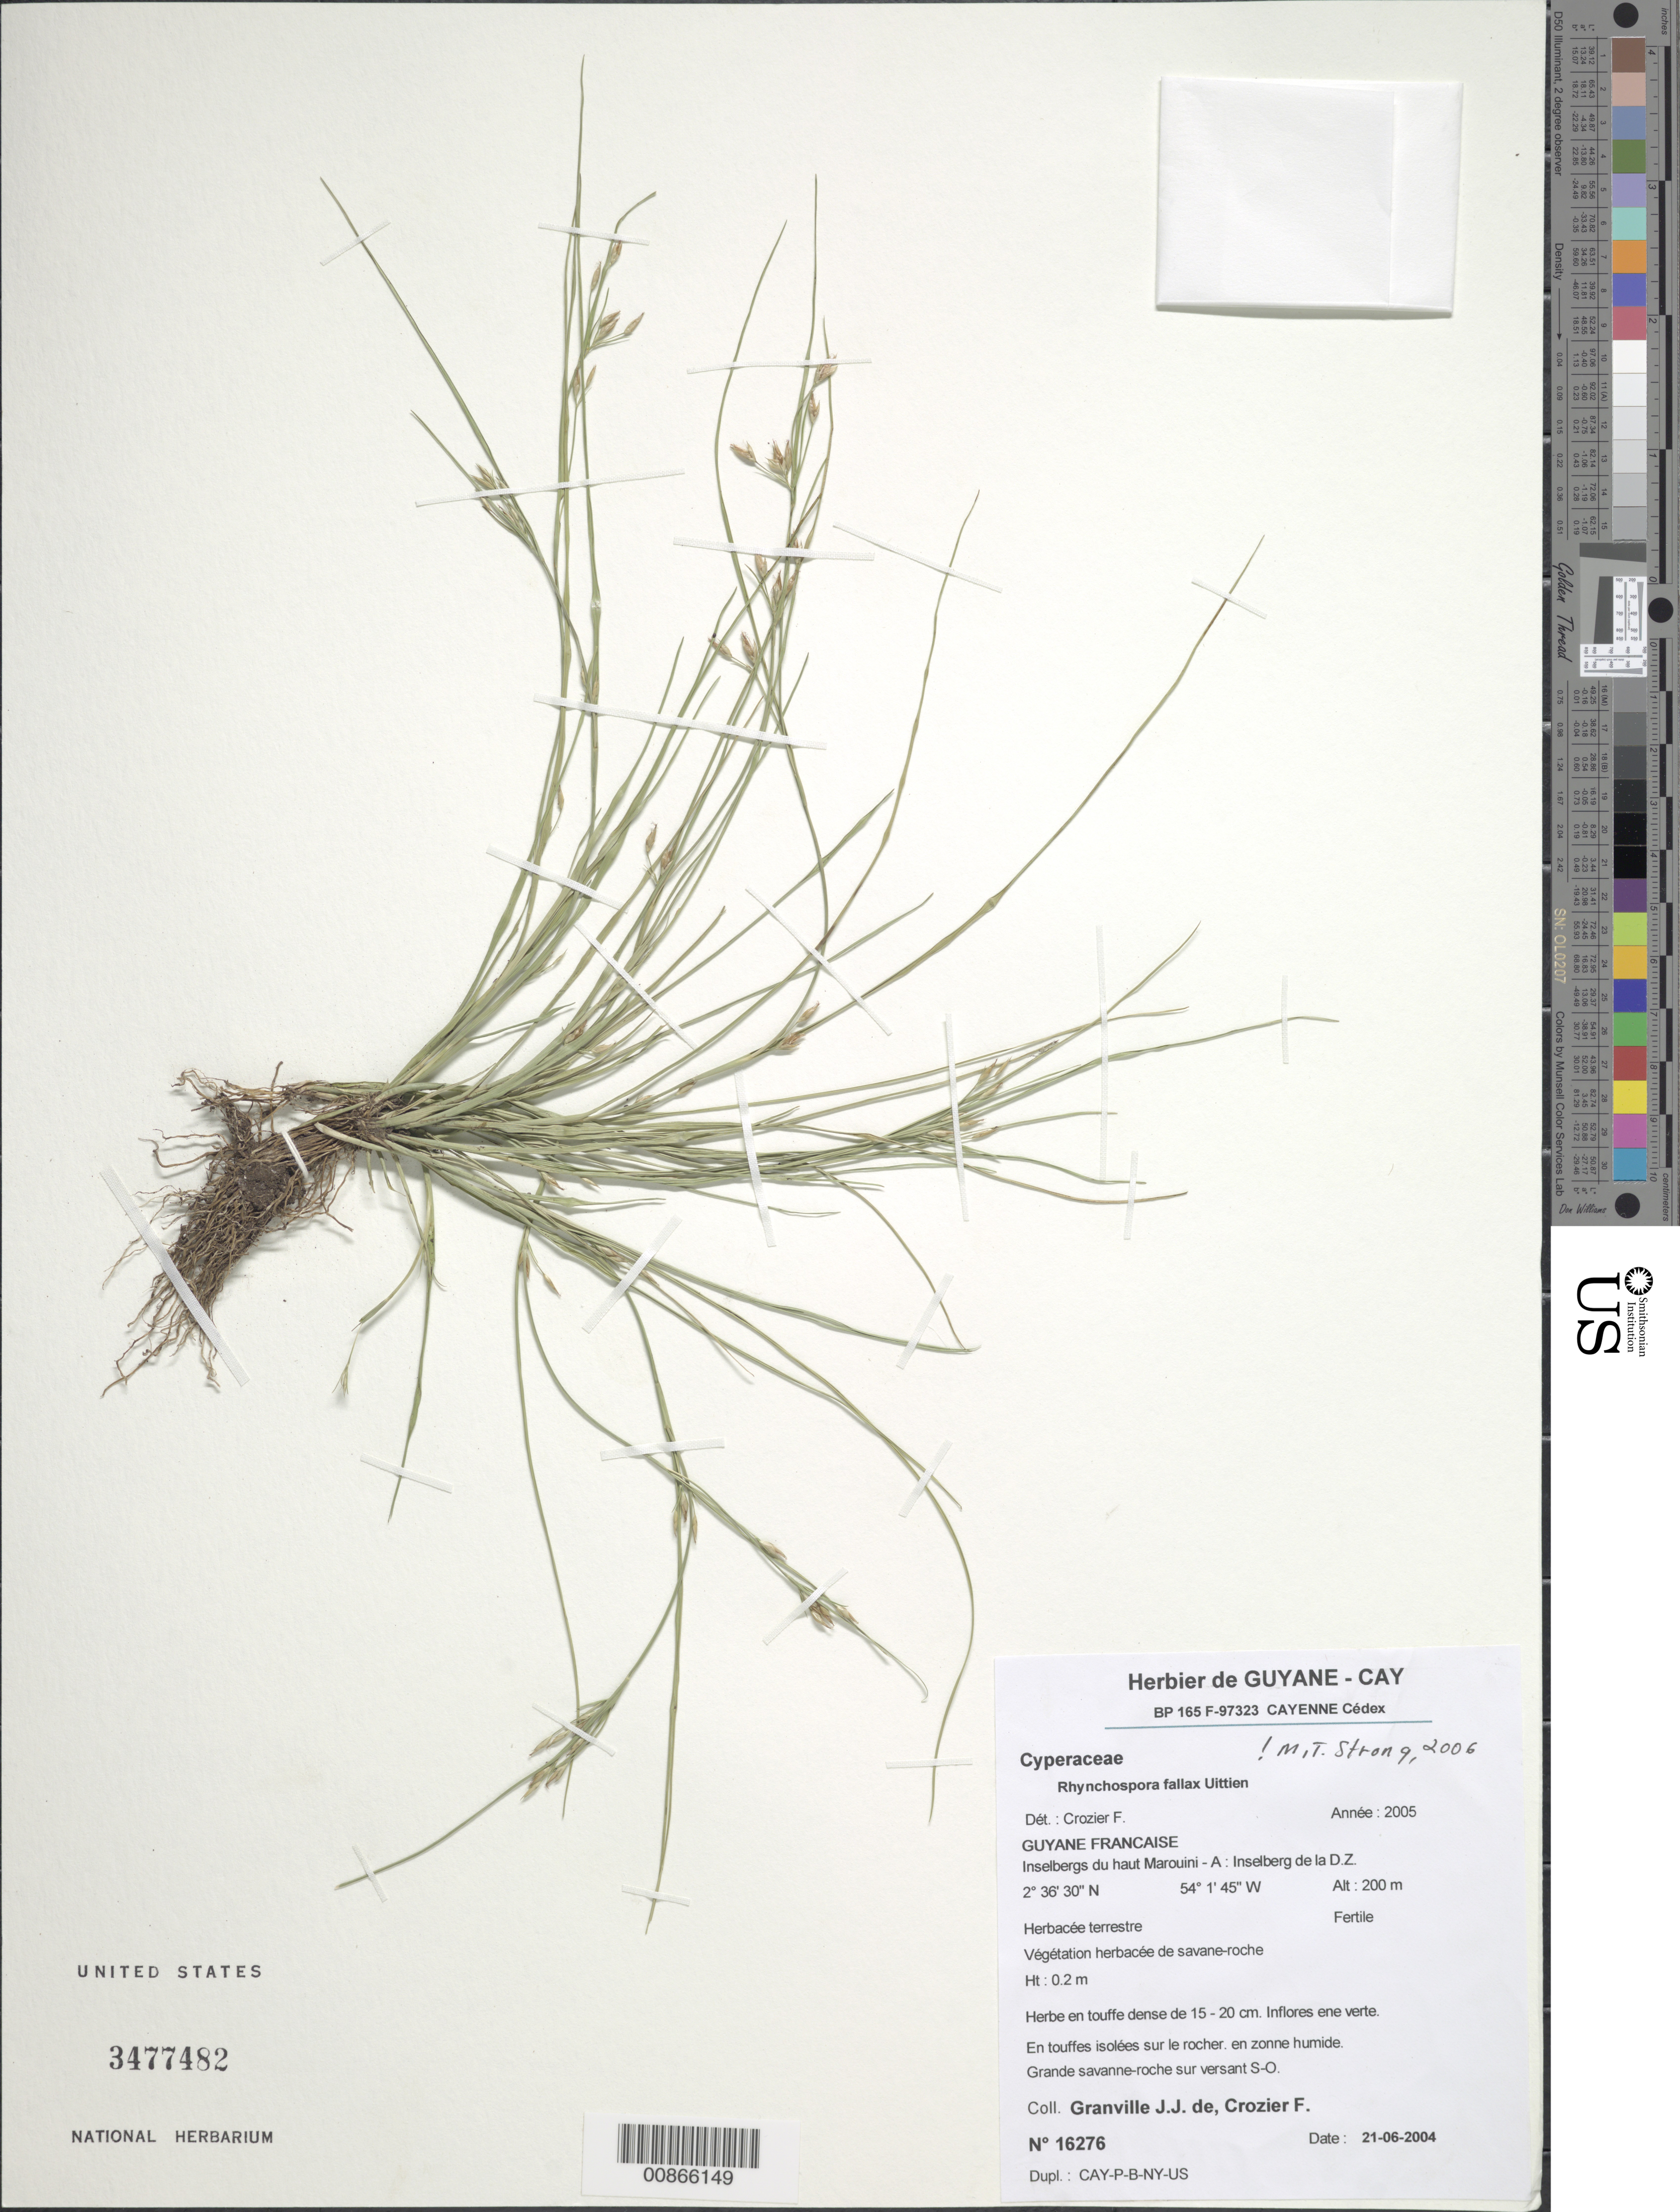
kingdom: Plantae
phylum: Tracheophyta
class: Liliopsida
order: Poales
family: Cyperaceae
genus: Rhynchospora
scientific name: Rhynchospora fallax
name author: Uittien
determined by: Strong, M. T., (US), Smithsonian Institution - National Museum of Natural History (UNITED STATES)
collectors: J.-J. de Granville & F. Crozier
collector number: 16276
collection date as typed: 21-Jun-04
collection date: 2004-06-21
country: French Guiana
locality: Haut Marouini-A; Inselberg de la D.Z., grande savanne-roche sur versant S-O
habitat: Vegetation herbacee de savane-roche; en touffes isolees sur le rocher, en zonne humide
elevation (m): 200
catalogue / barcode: US 3477482